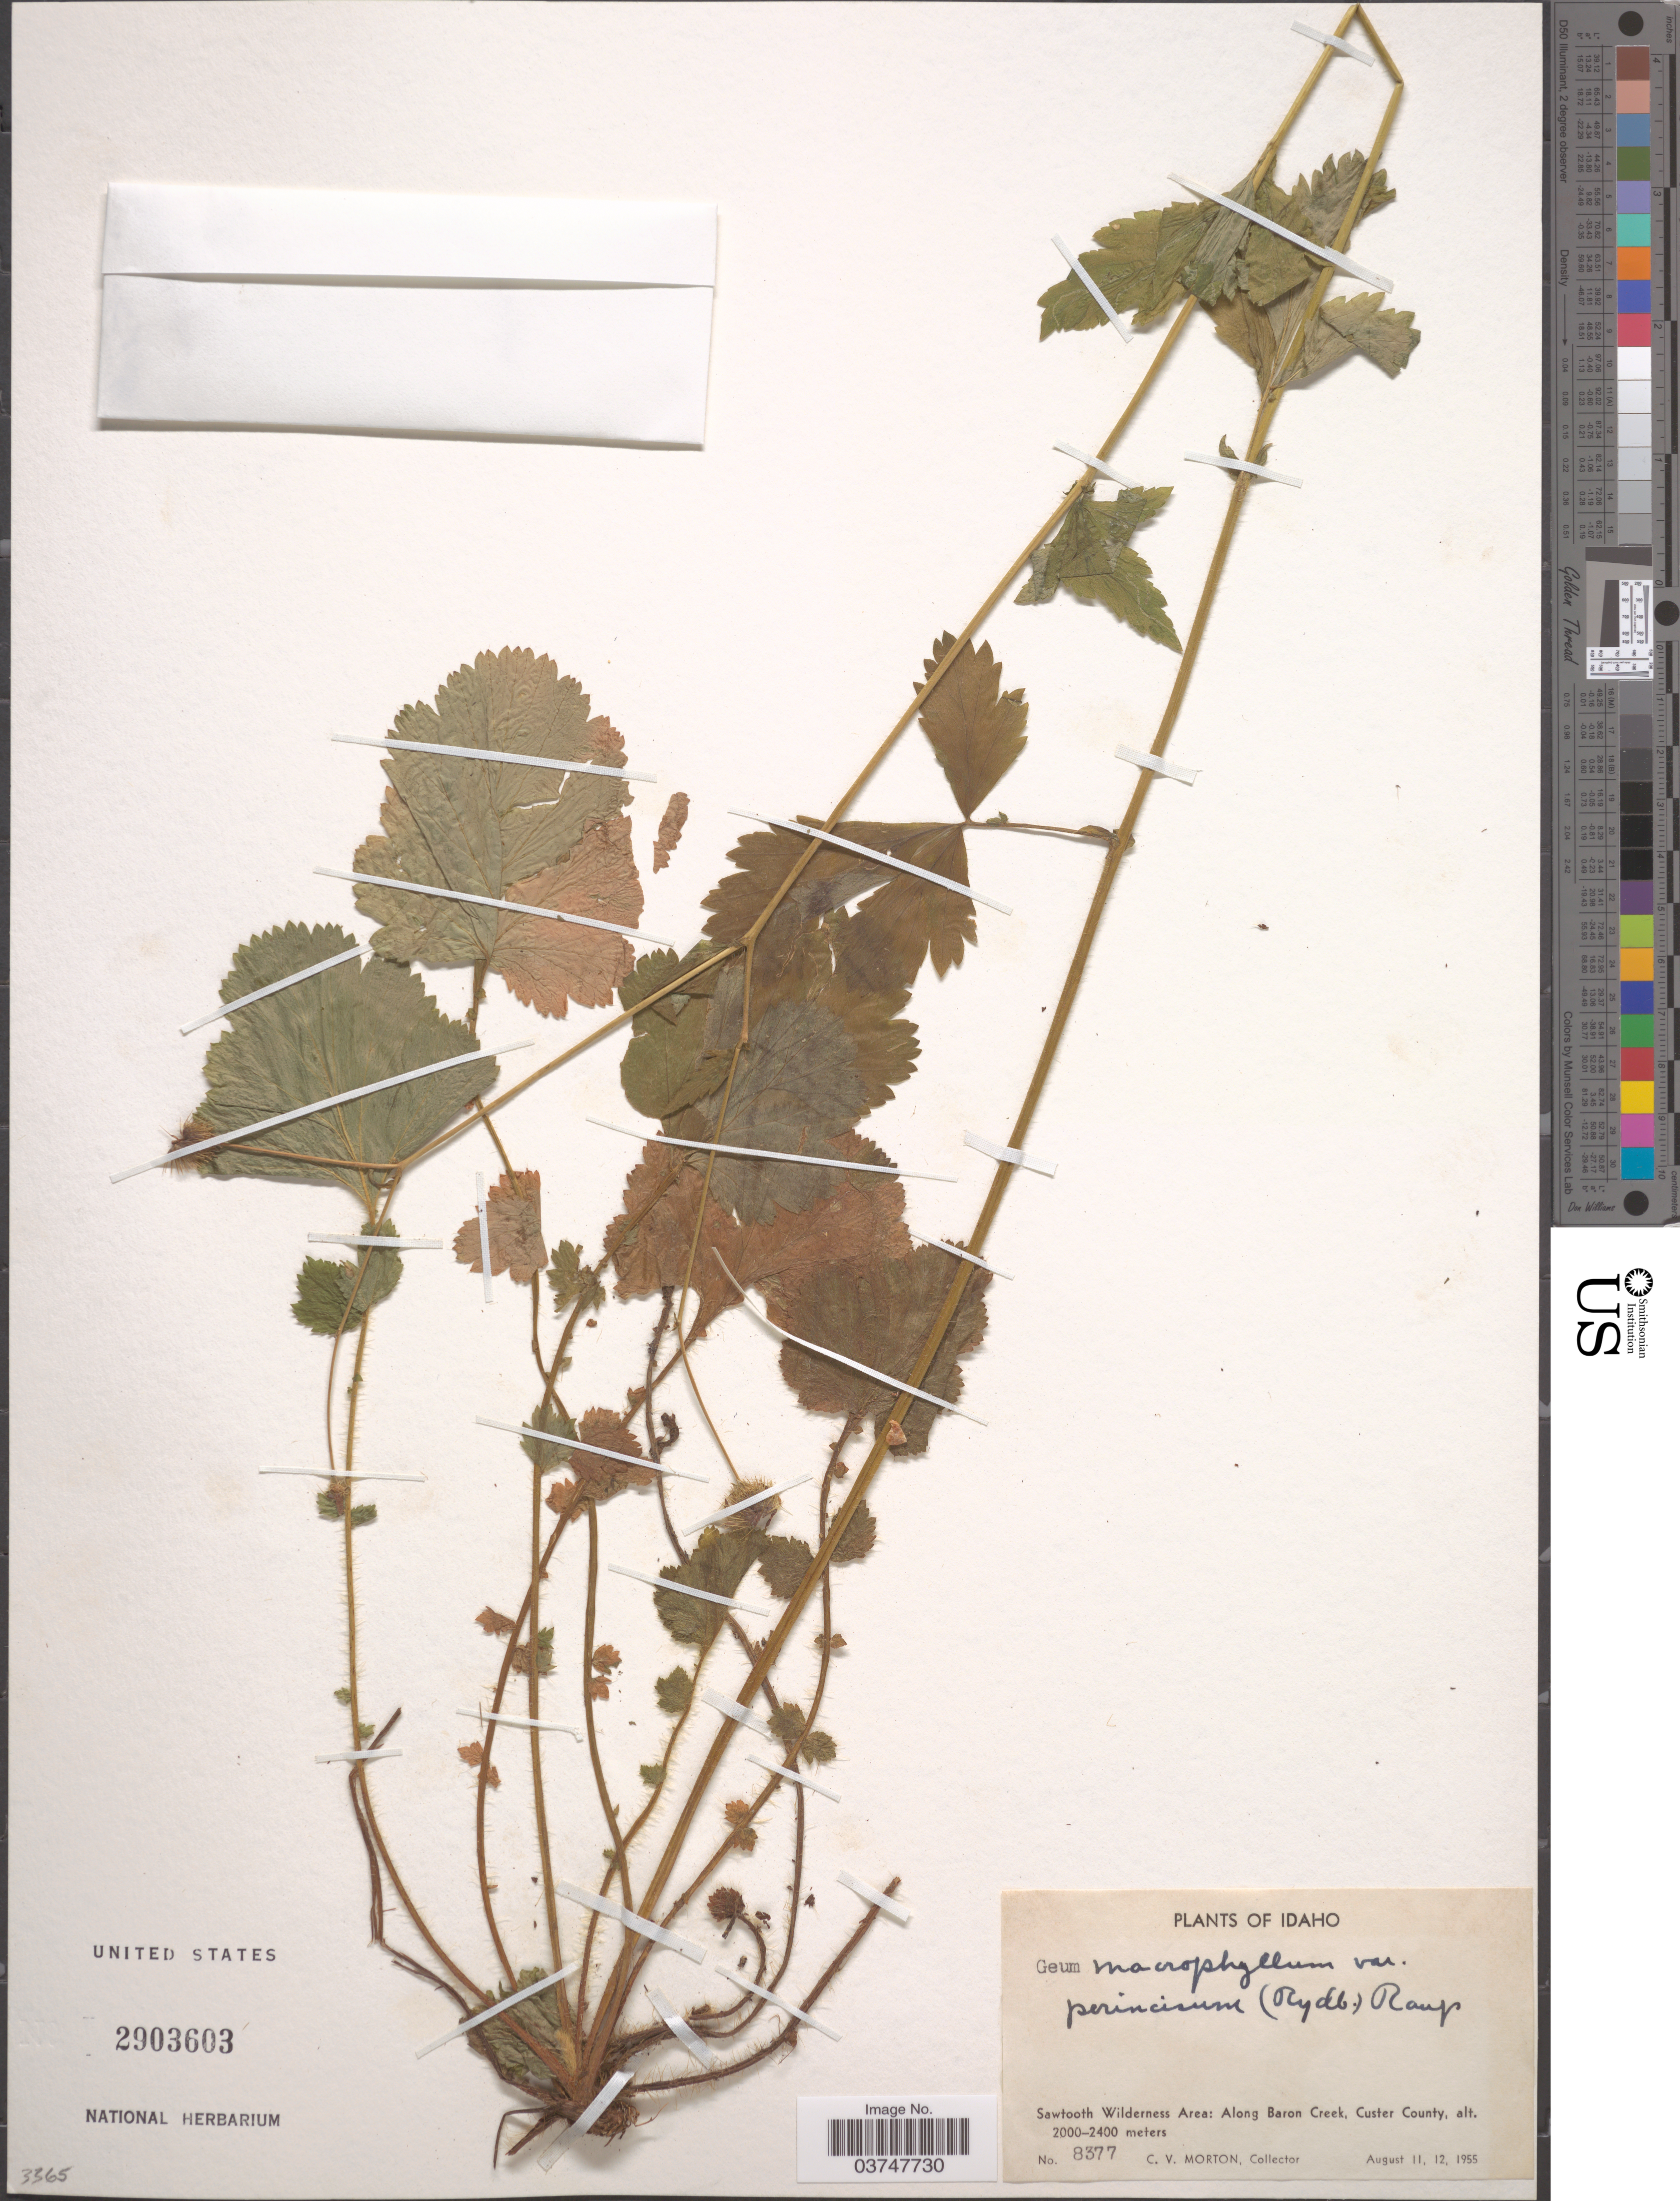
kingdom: Plantae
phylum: Tracheophyta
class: Magnoliopsida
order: Rosales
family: Rosaceae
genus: Geum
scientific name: Geum macrophyllum var. perincisum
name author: (Rydb.) Raup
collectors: C. V. Morton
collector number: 8377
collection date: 1955-08-11/1955-08-12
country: United States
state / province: Idaho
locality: Sawtooth Wilderness Area: Along Baron Creek, Custer County.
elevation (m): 2000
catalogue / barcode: US 2903603